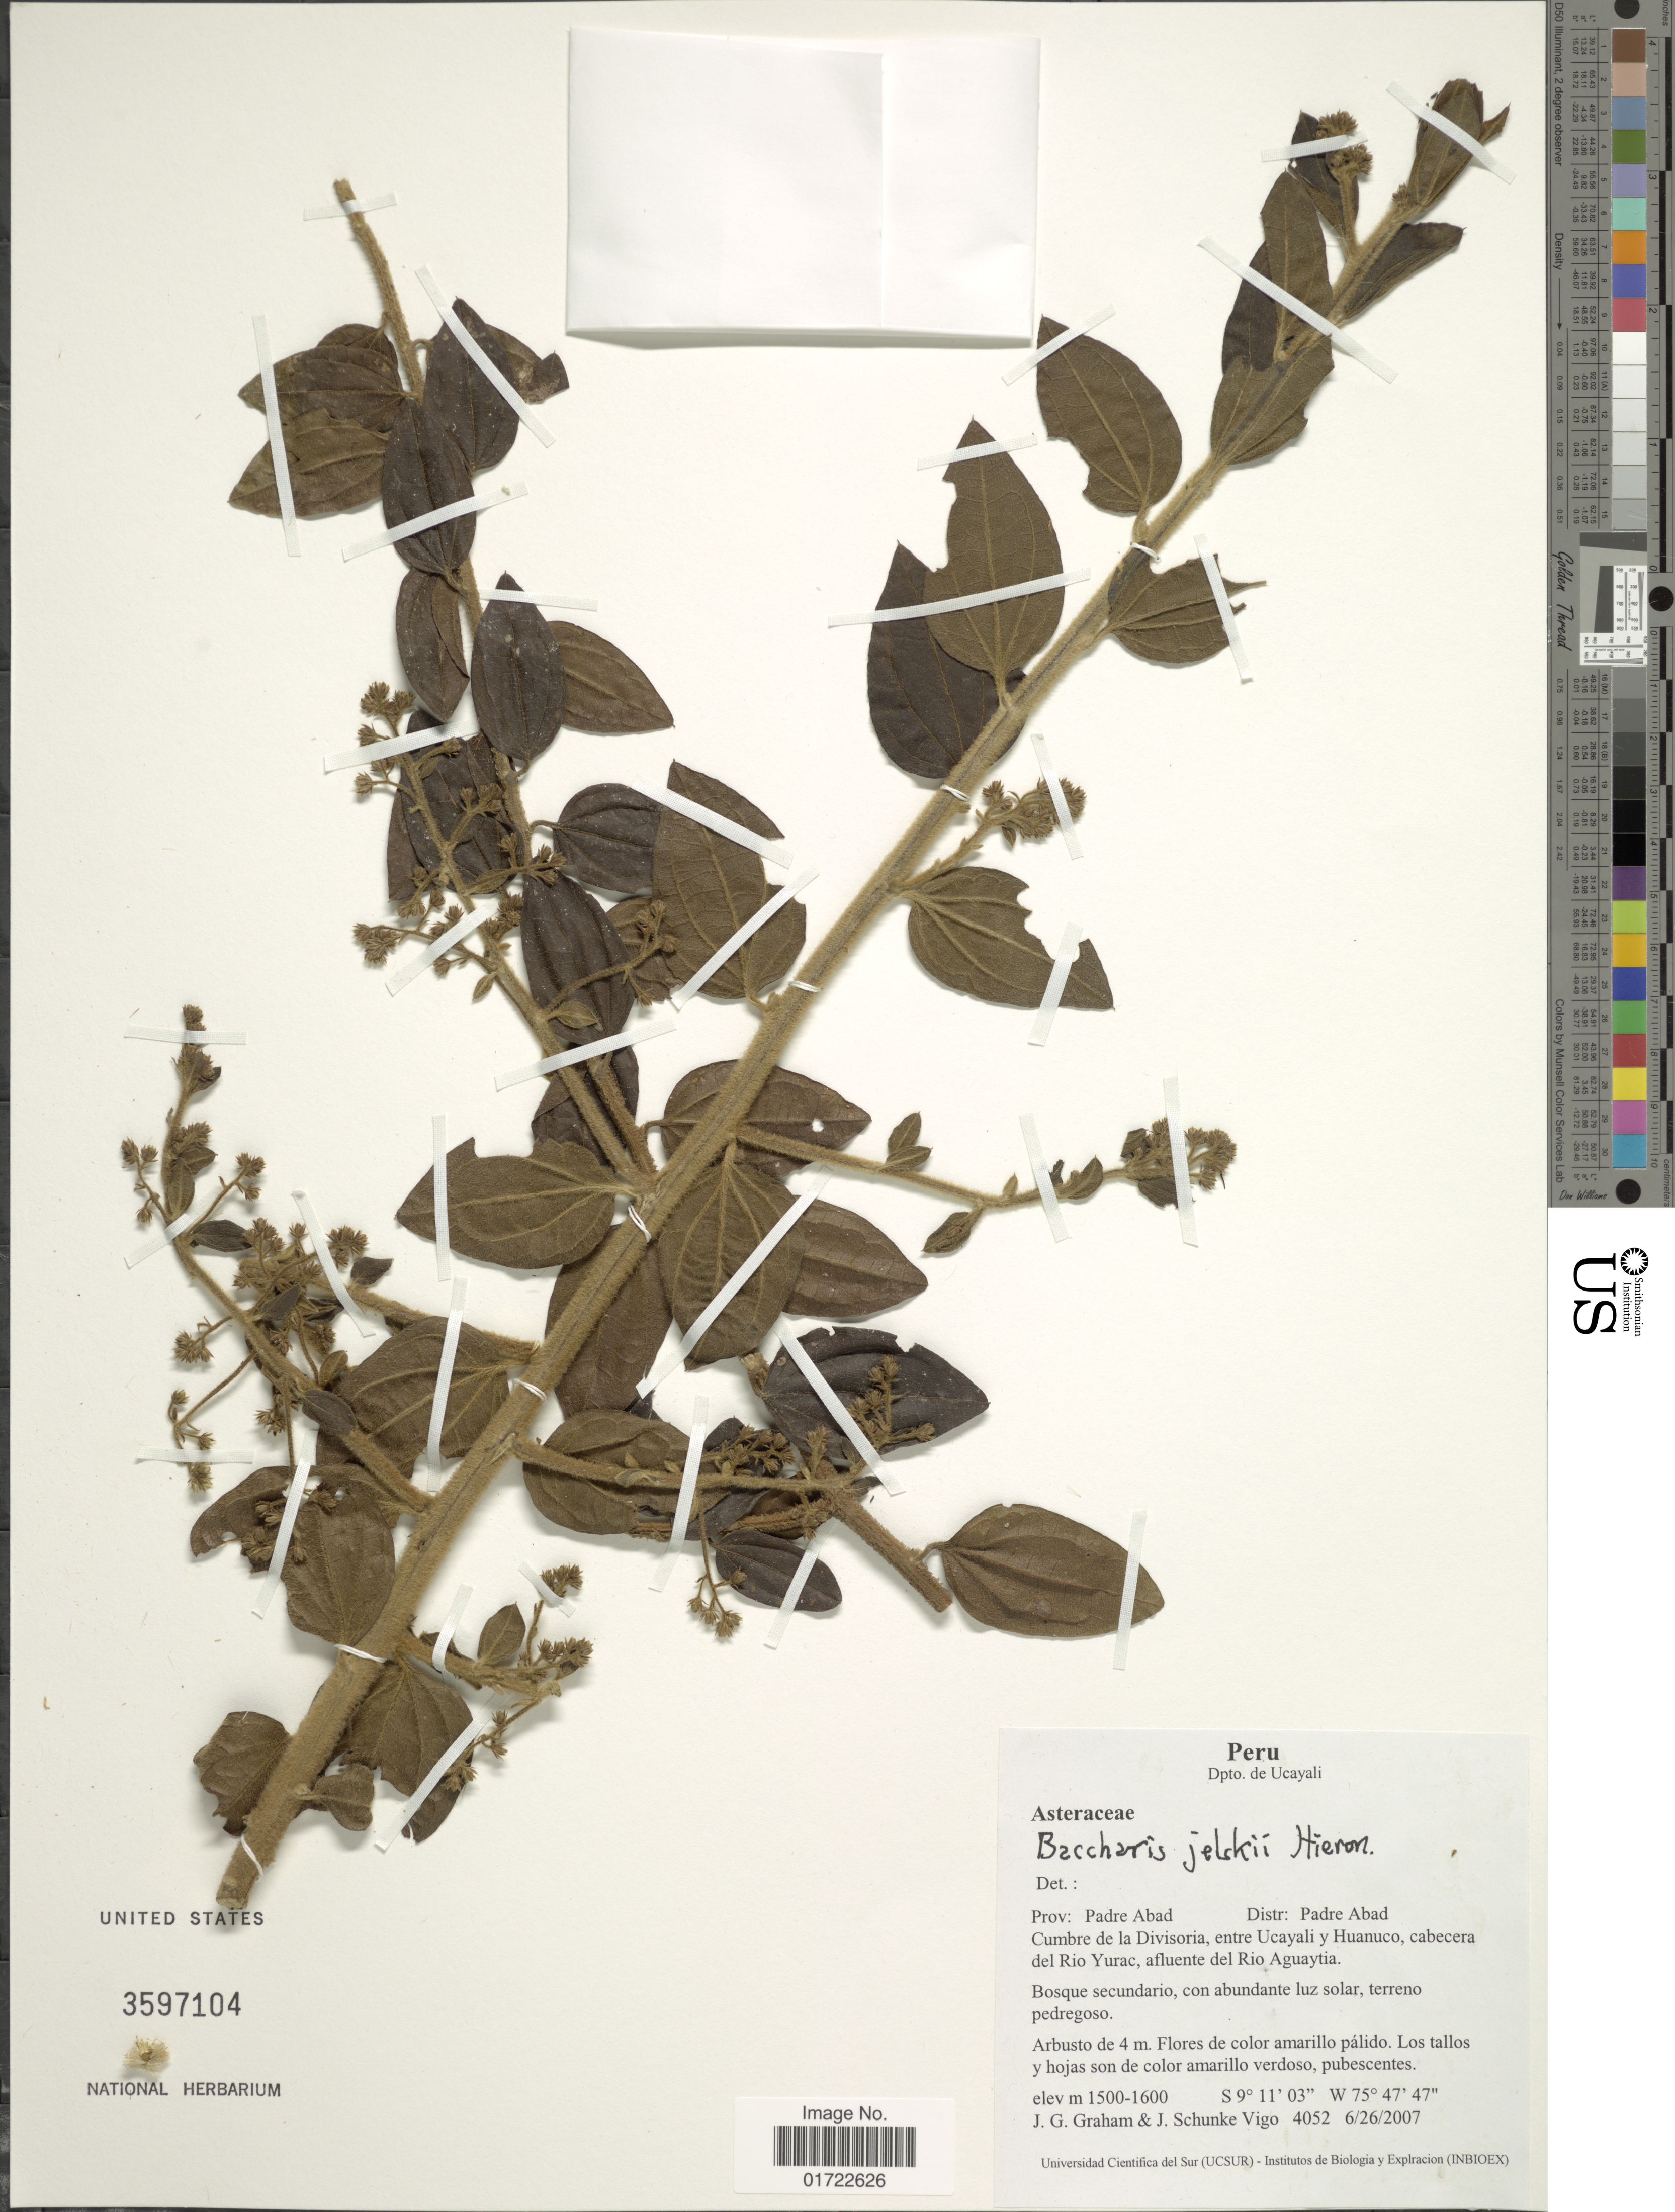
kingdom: Plantae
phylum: Tracheophyta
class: Magnoliopsida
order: Asterales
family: Asteraceae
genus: Baccharis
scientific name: Baccharis jelskii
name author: Hieron.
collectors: J. Graham & J. Schunke Vigo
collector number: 4052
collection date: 2007-06-26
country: Peru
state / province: Ucayali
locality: Dpto de Ucayali, Prov. Padre Abad, Distr: padre Abad, Cumbre de la Divisoria, entre Ucayali y Huanuco, cabecera del Rio Yurac, afluente del Rio Aguaytia.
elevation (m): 1500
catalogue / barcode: US 3597104